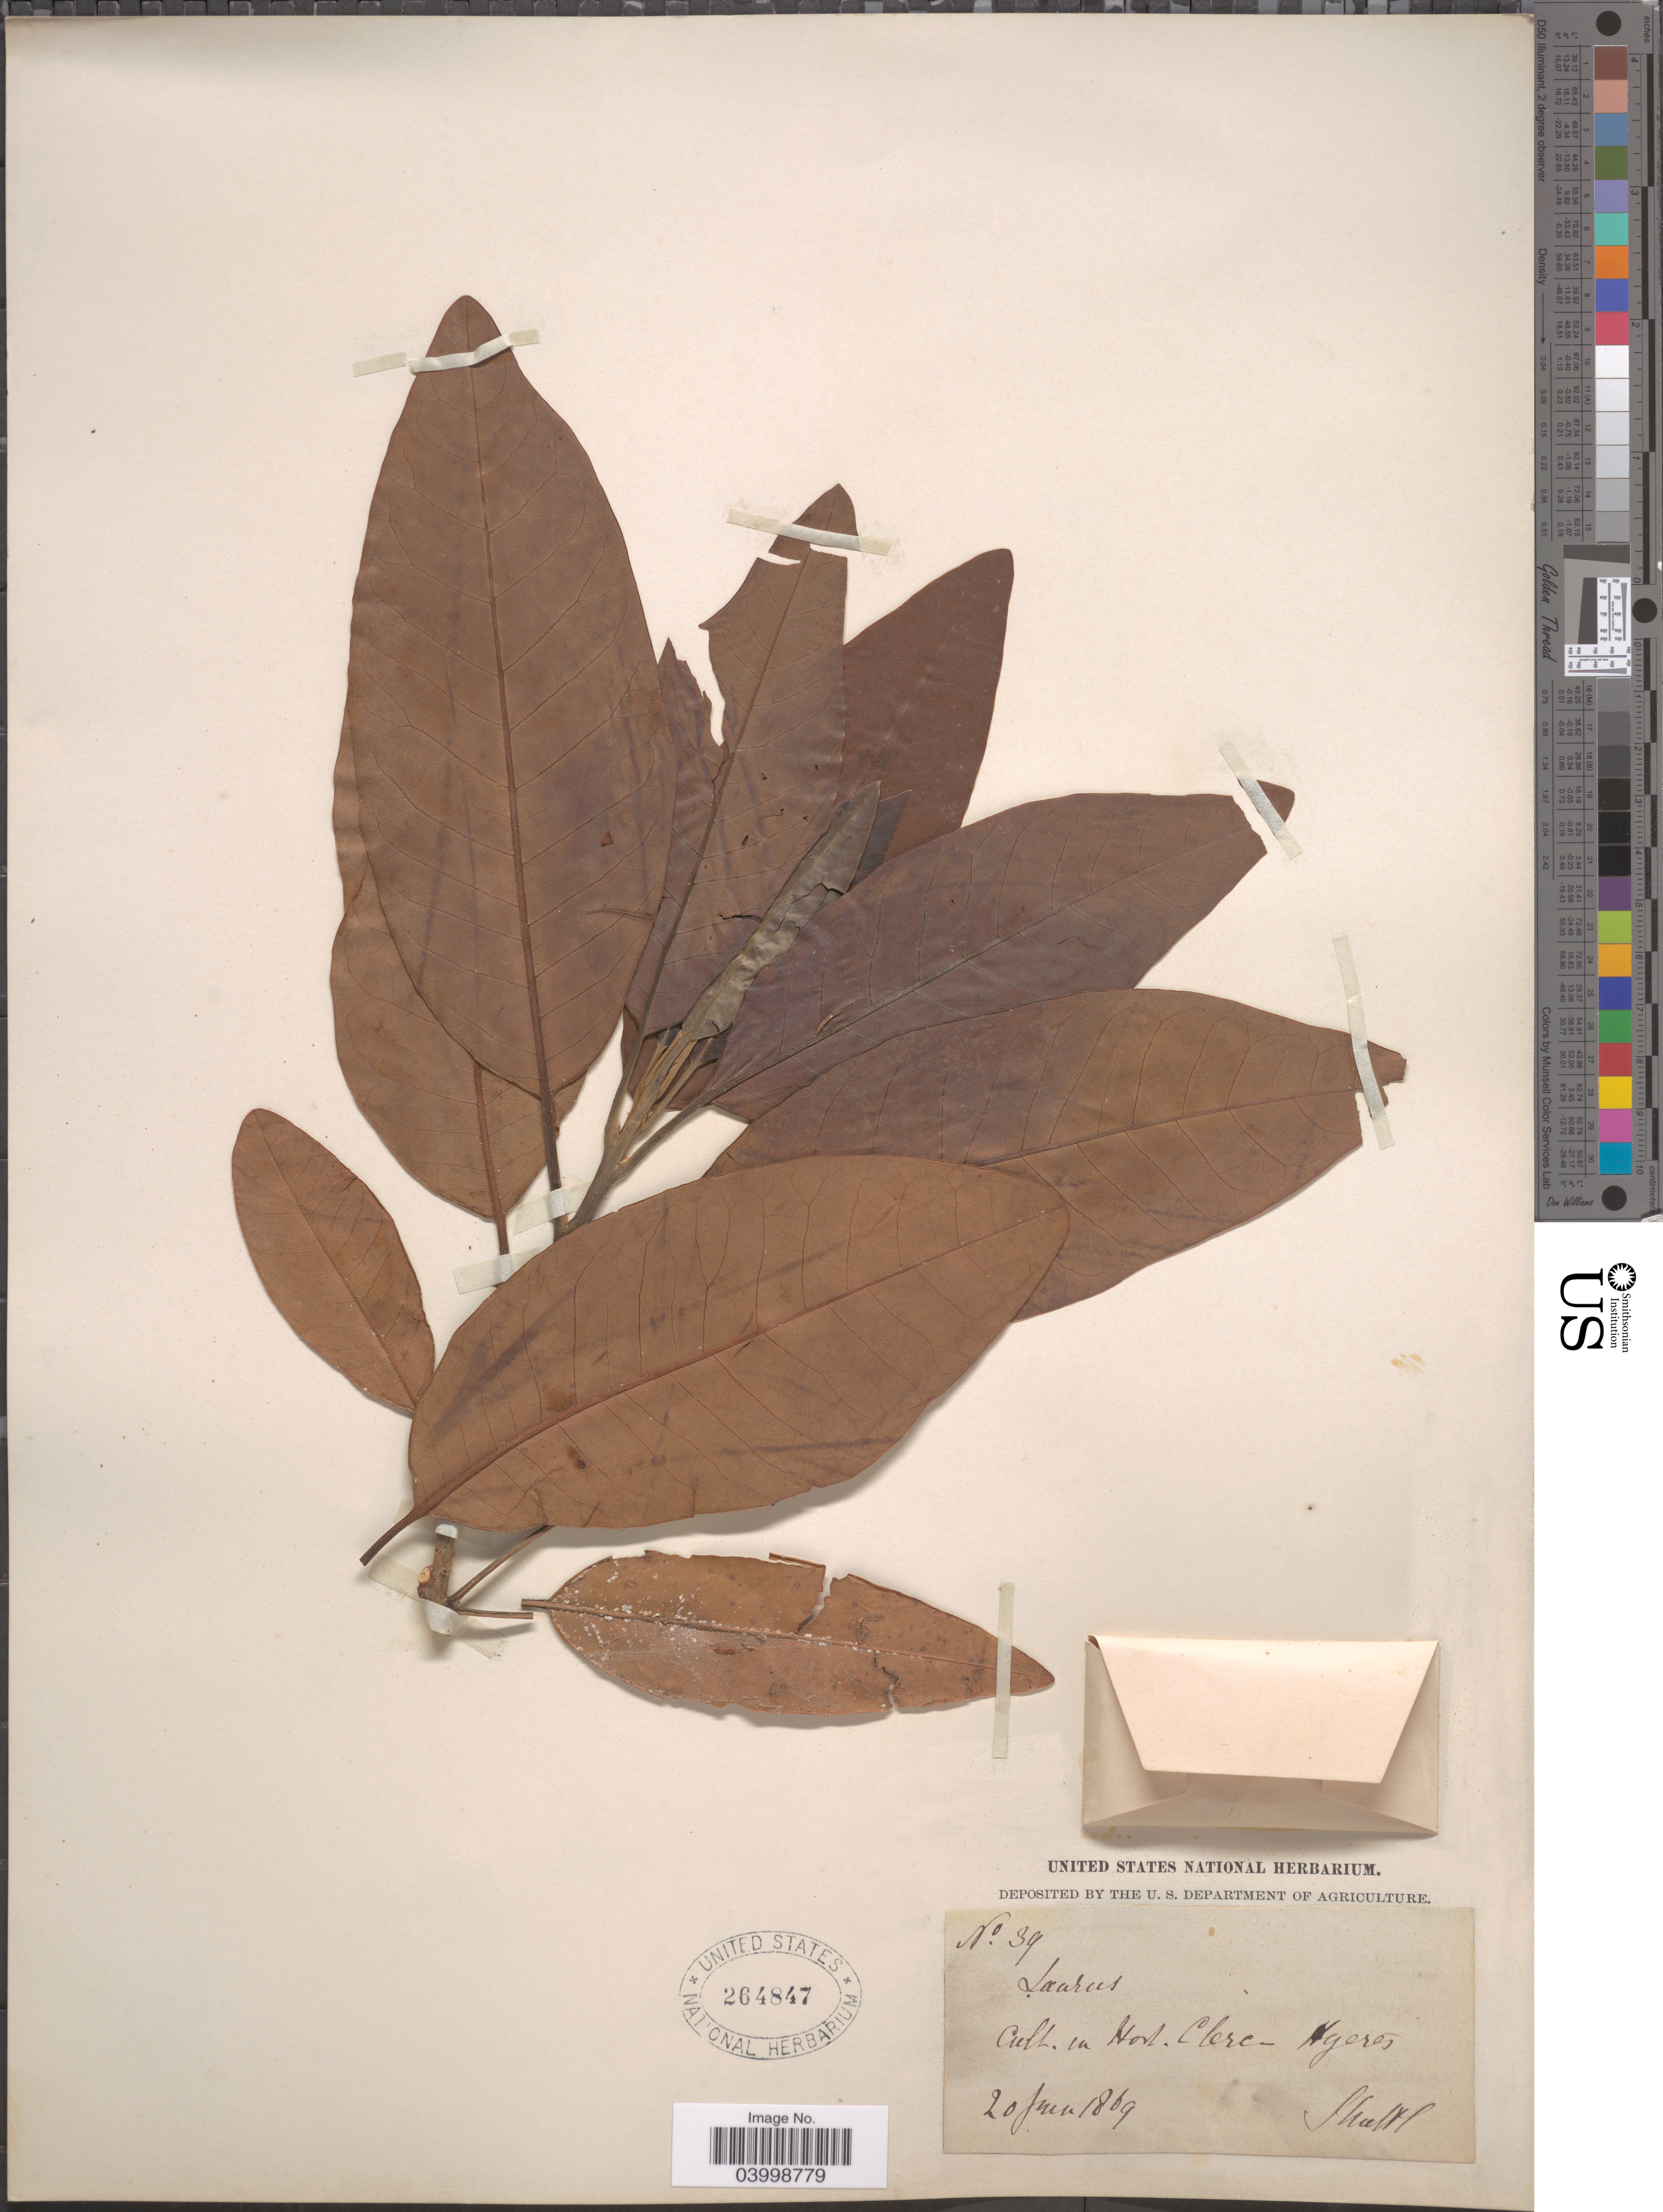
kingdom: Plantae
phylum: Tracheophyta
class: Magnoliopsida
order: Laurales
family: Lauraceae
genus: Laurus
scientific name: Laurus nobilis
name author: L.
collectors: Schult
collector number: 39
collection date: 1869-06-20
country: France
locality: Cult. in Hort. Clerc [interpreted] - Hyerés.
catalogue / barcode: US 264847